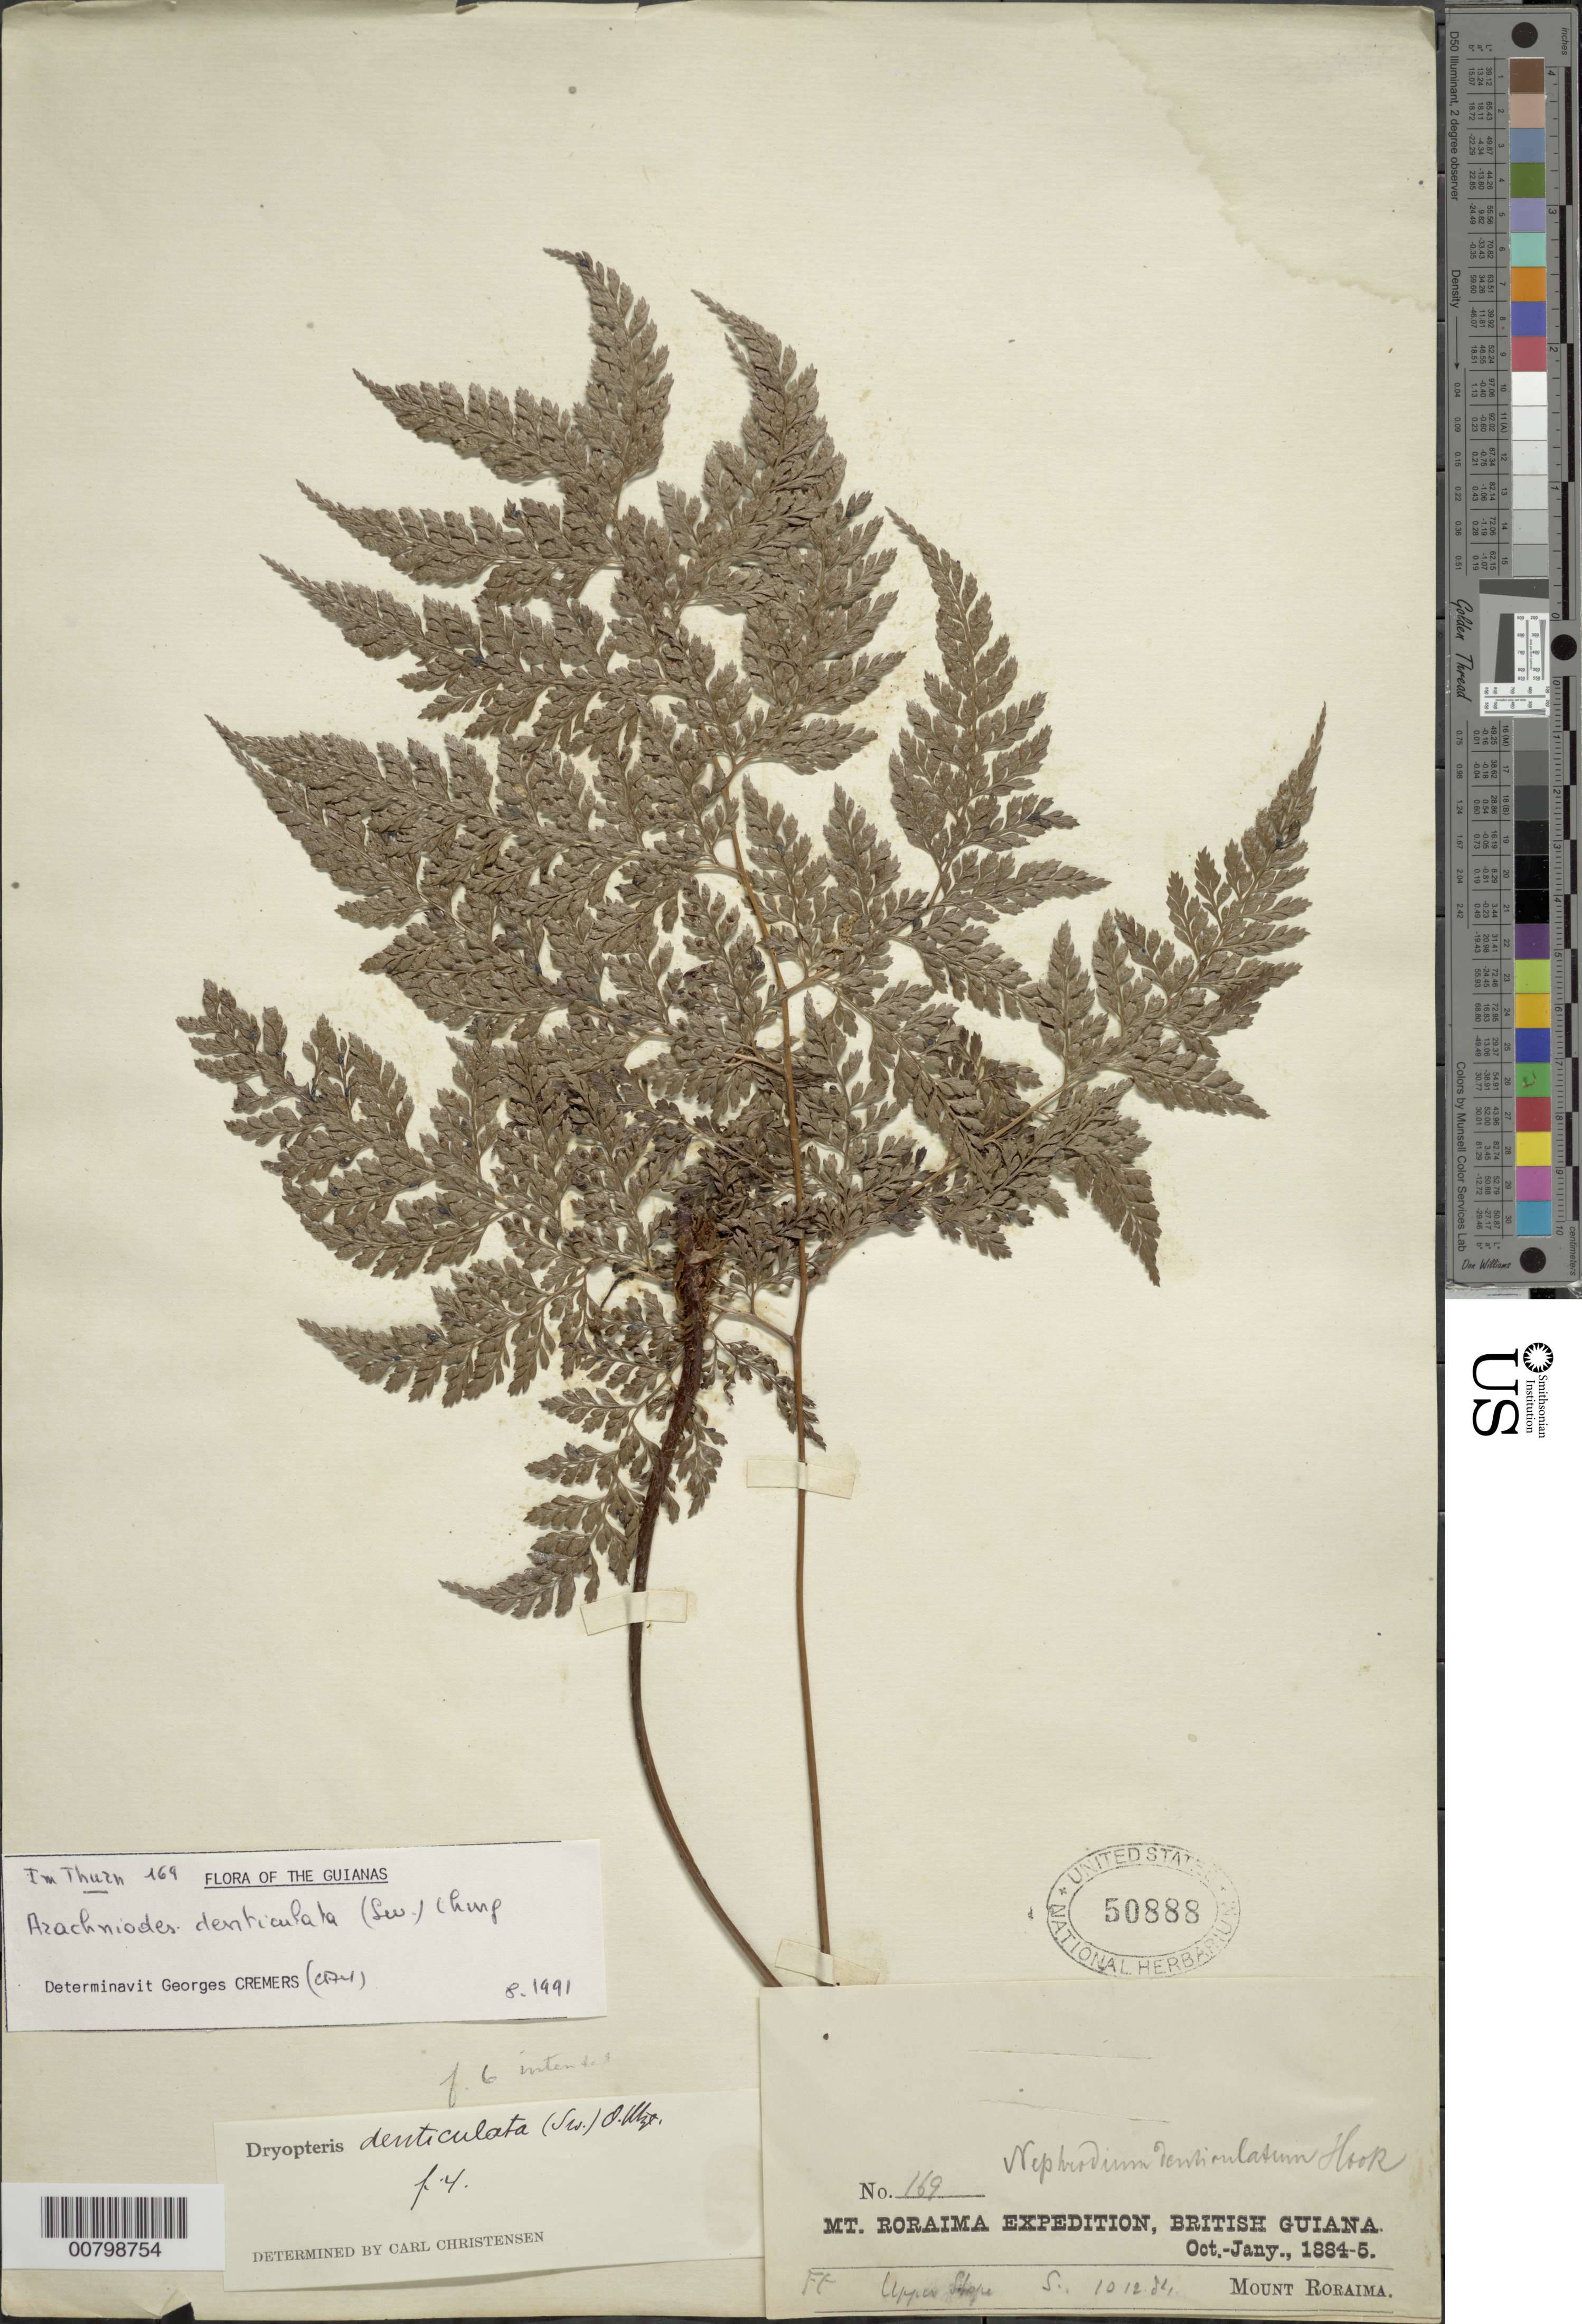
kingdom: Plantae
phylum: Tracheophyta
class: Polypodiopsida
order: Polypodiales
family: Dryopteridaceae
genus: Arachniodes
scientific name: Arachniodes denticulata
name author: (Sw.) Ching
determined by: Cremers, Georges A.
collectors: E. F. im Thurn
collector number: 169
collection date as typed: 10 December 1884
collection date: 1884-12-10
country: Guyana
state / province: Cuyuni-Mazaruni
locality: Mt. Roraima, upper slope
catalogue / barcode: US 50888